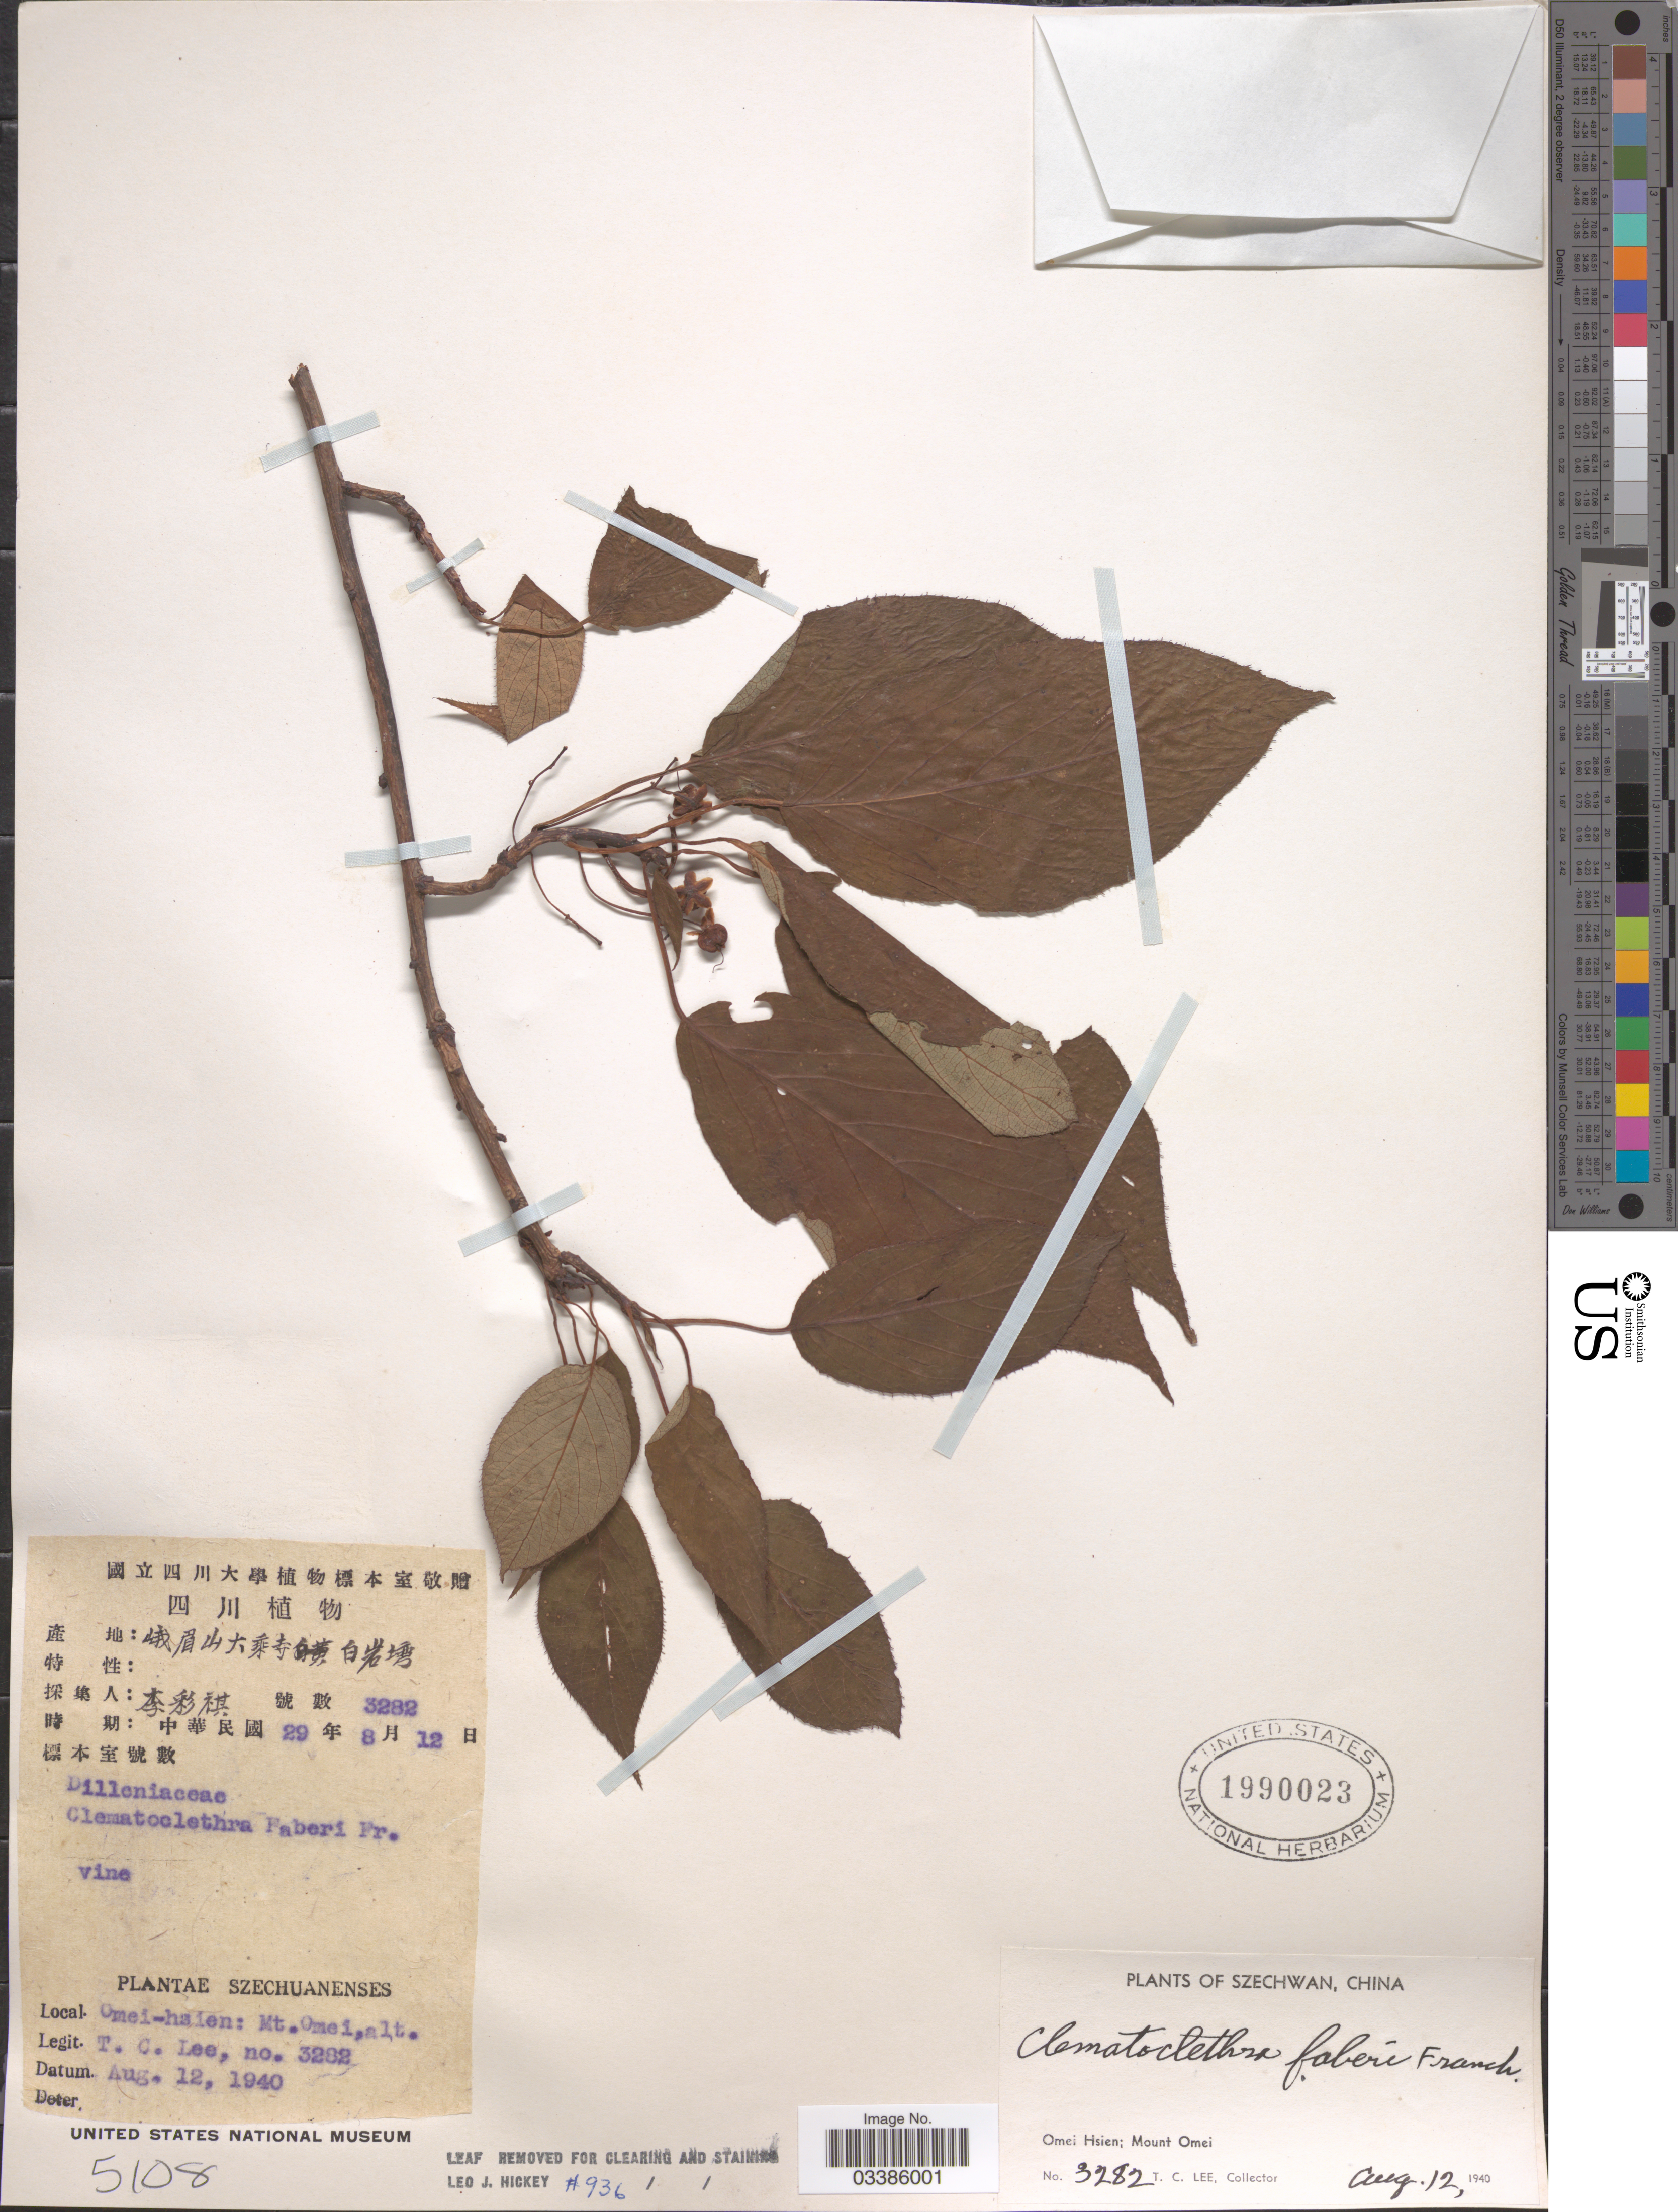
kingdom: Plantae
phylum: Tracheophyta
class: Magnoliopsida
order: Ericales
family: Actinidiaceae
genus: Clematoclethra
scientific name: Clematoclethra faberi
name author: Franch.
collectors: T. Lee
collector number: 3282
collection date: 1940-08-12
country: China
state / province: Sichuan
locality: Szechuanenses. Omei-hsien: Mt. Omei.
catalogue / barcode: US 1990023